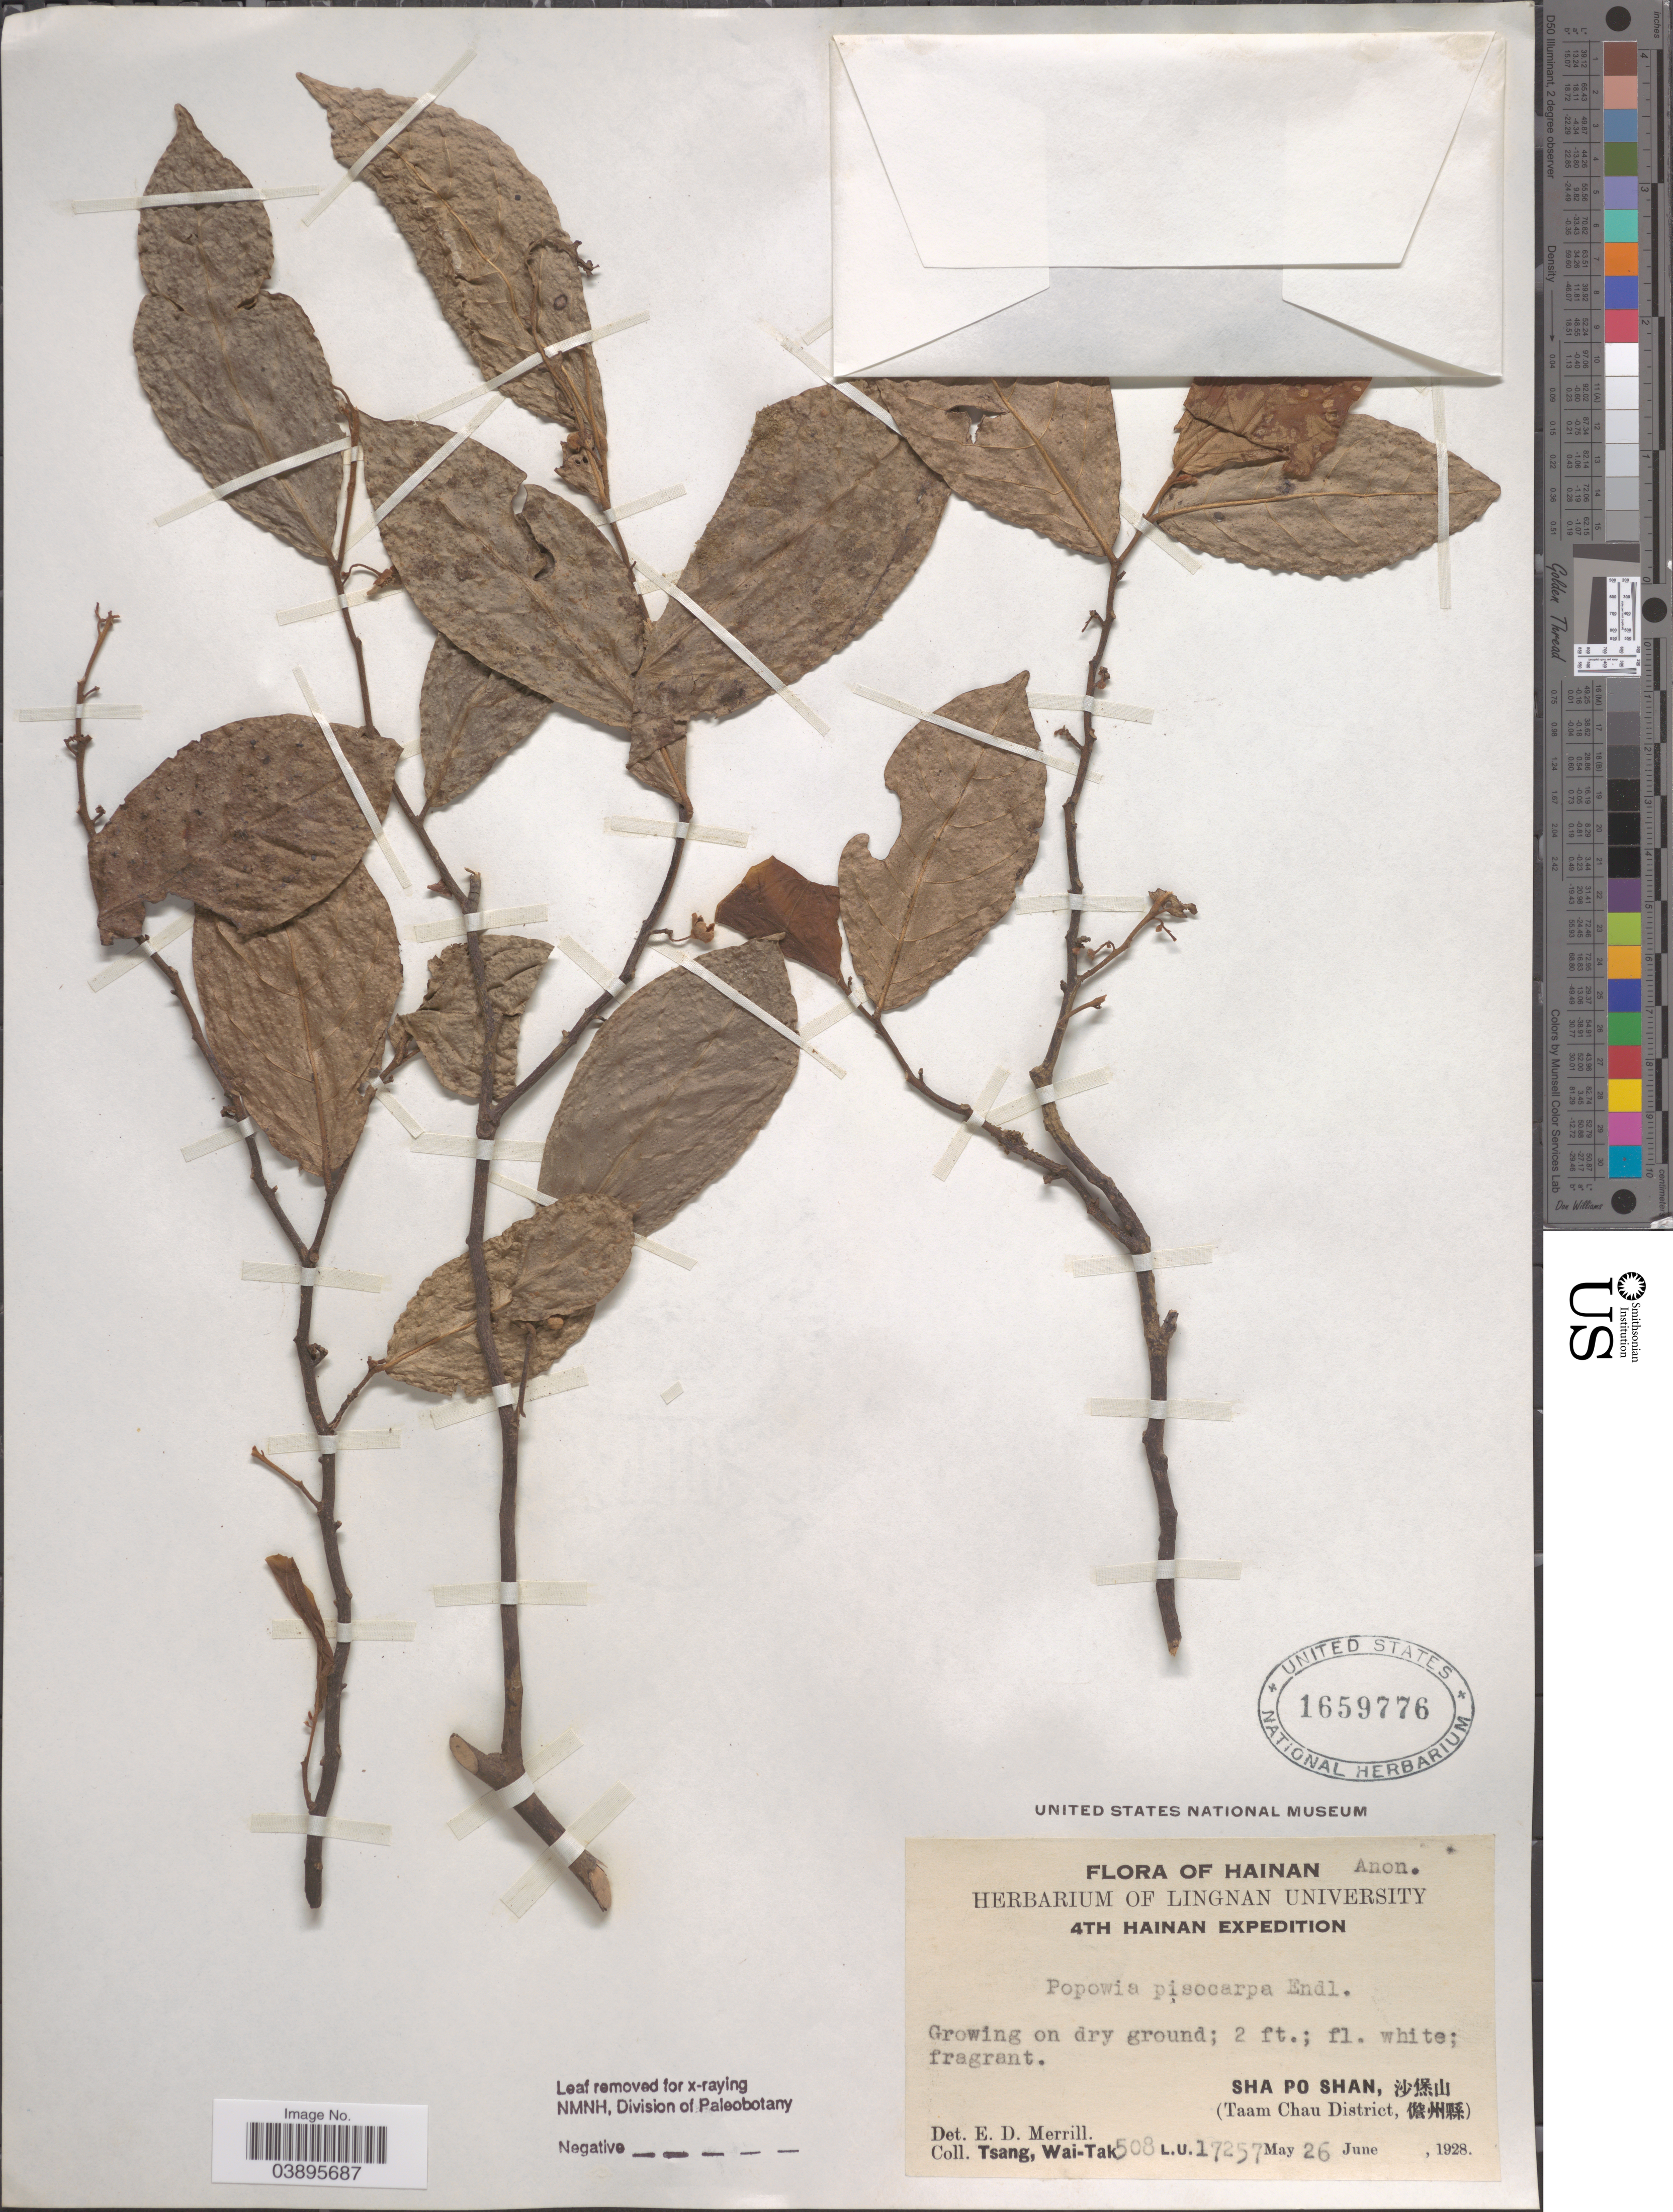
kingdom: Plantae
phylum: Tracheophyta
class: Magnoliopsida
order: Magnoliales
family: Annonaceae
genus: Popowia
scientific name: Popowia pisocarpa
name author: (Blume) Endl.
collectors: W. T. Tsang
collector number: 508L.U.17257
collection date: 1928-05-26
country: China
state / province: Hainan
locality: Sha Po Shan, X. (Taam Chau District, X).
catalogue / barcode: US 1659776